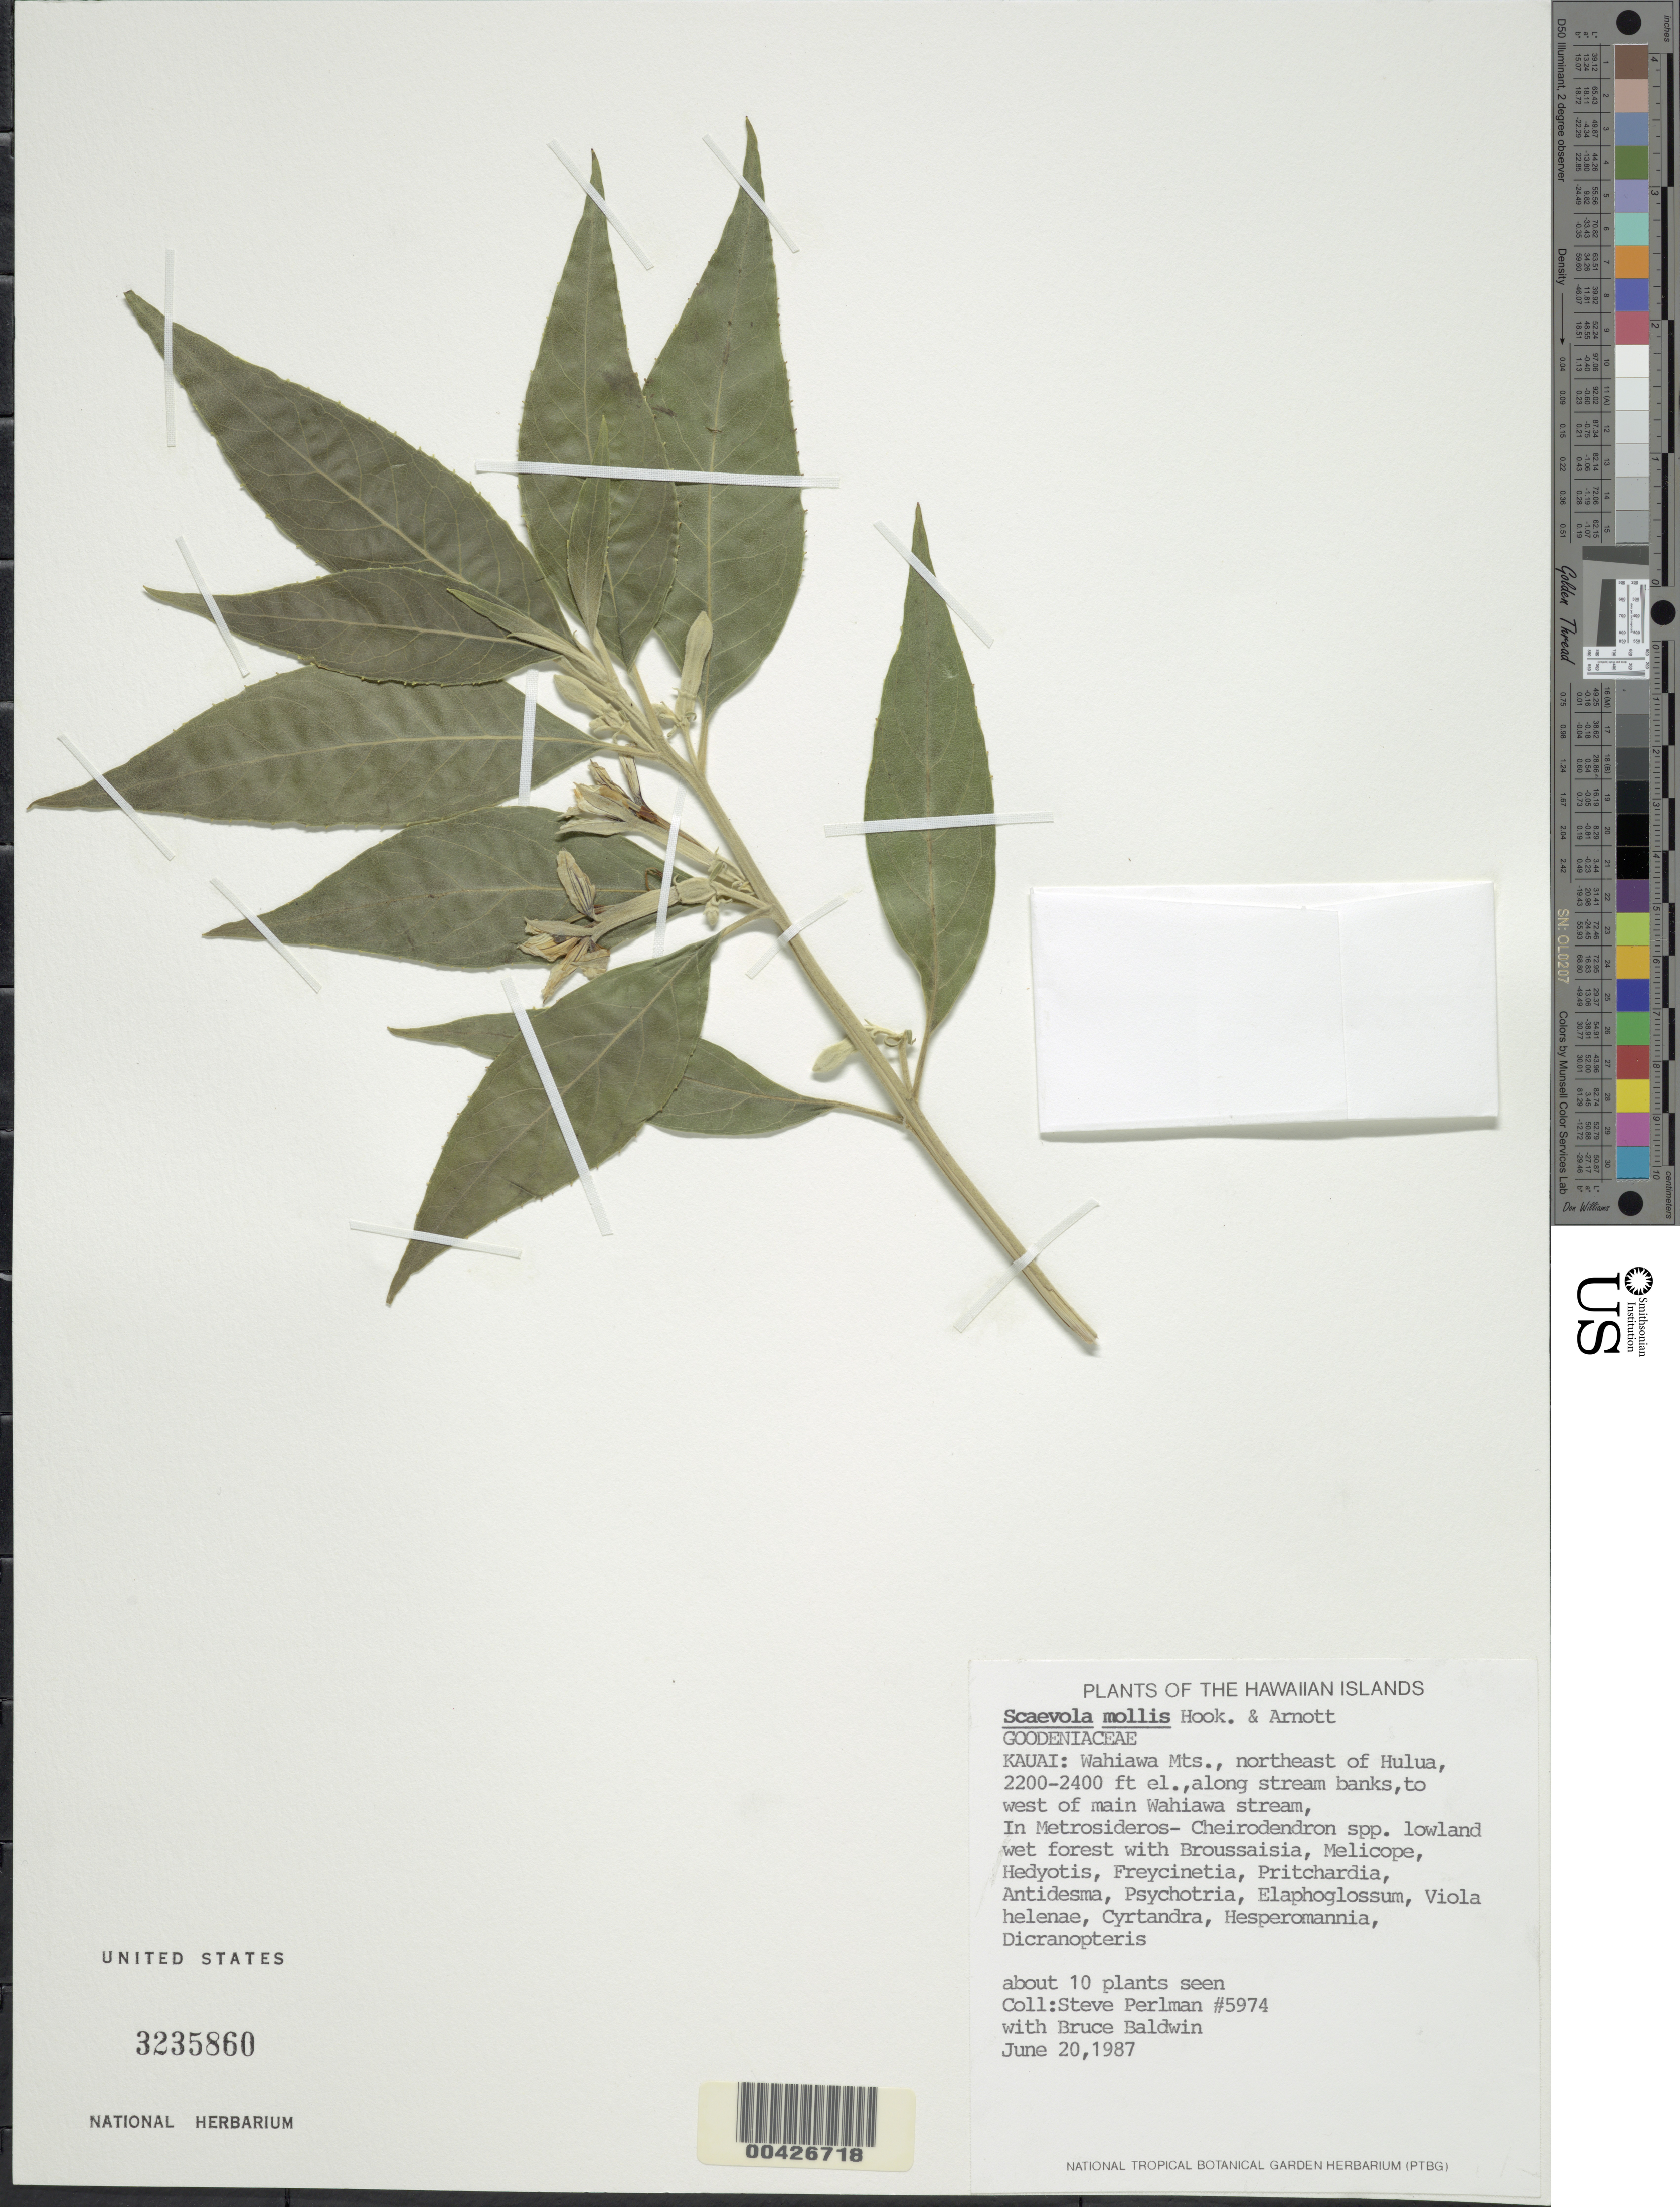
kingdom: Plantae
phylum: Tracheophyta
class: Magnoliopsida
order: Asterales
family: Goodeniaceae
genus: Scaevola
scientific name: Scaevola mollis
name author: Hook. & Arn.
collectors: S. P. Perlman & B. Baldwin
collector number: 5974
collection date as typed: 20 Jun 1987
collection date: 1987-06-20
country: United States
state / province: Hawaii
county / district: Kauai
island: Kaua'i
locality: Wahiawa Mts., NE of Hulua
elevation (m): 671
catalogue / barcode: US 3235860